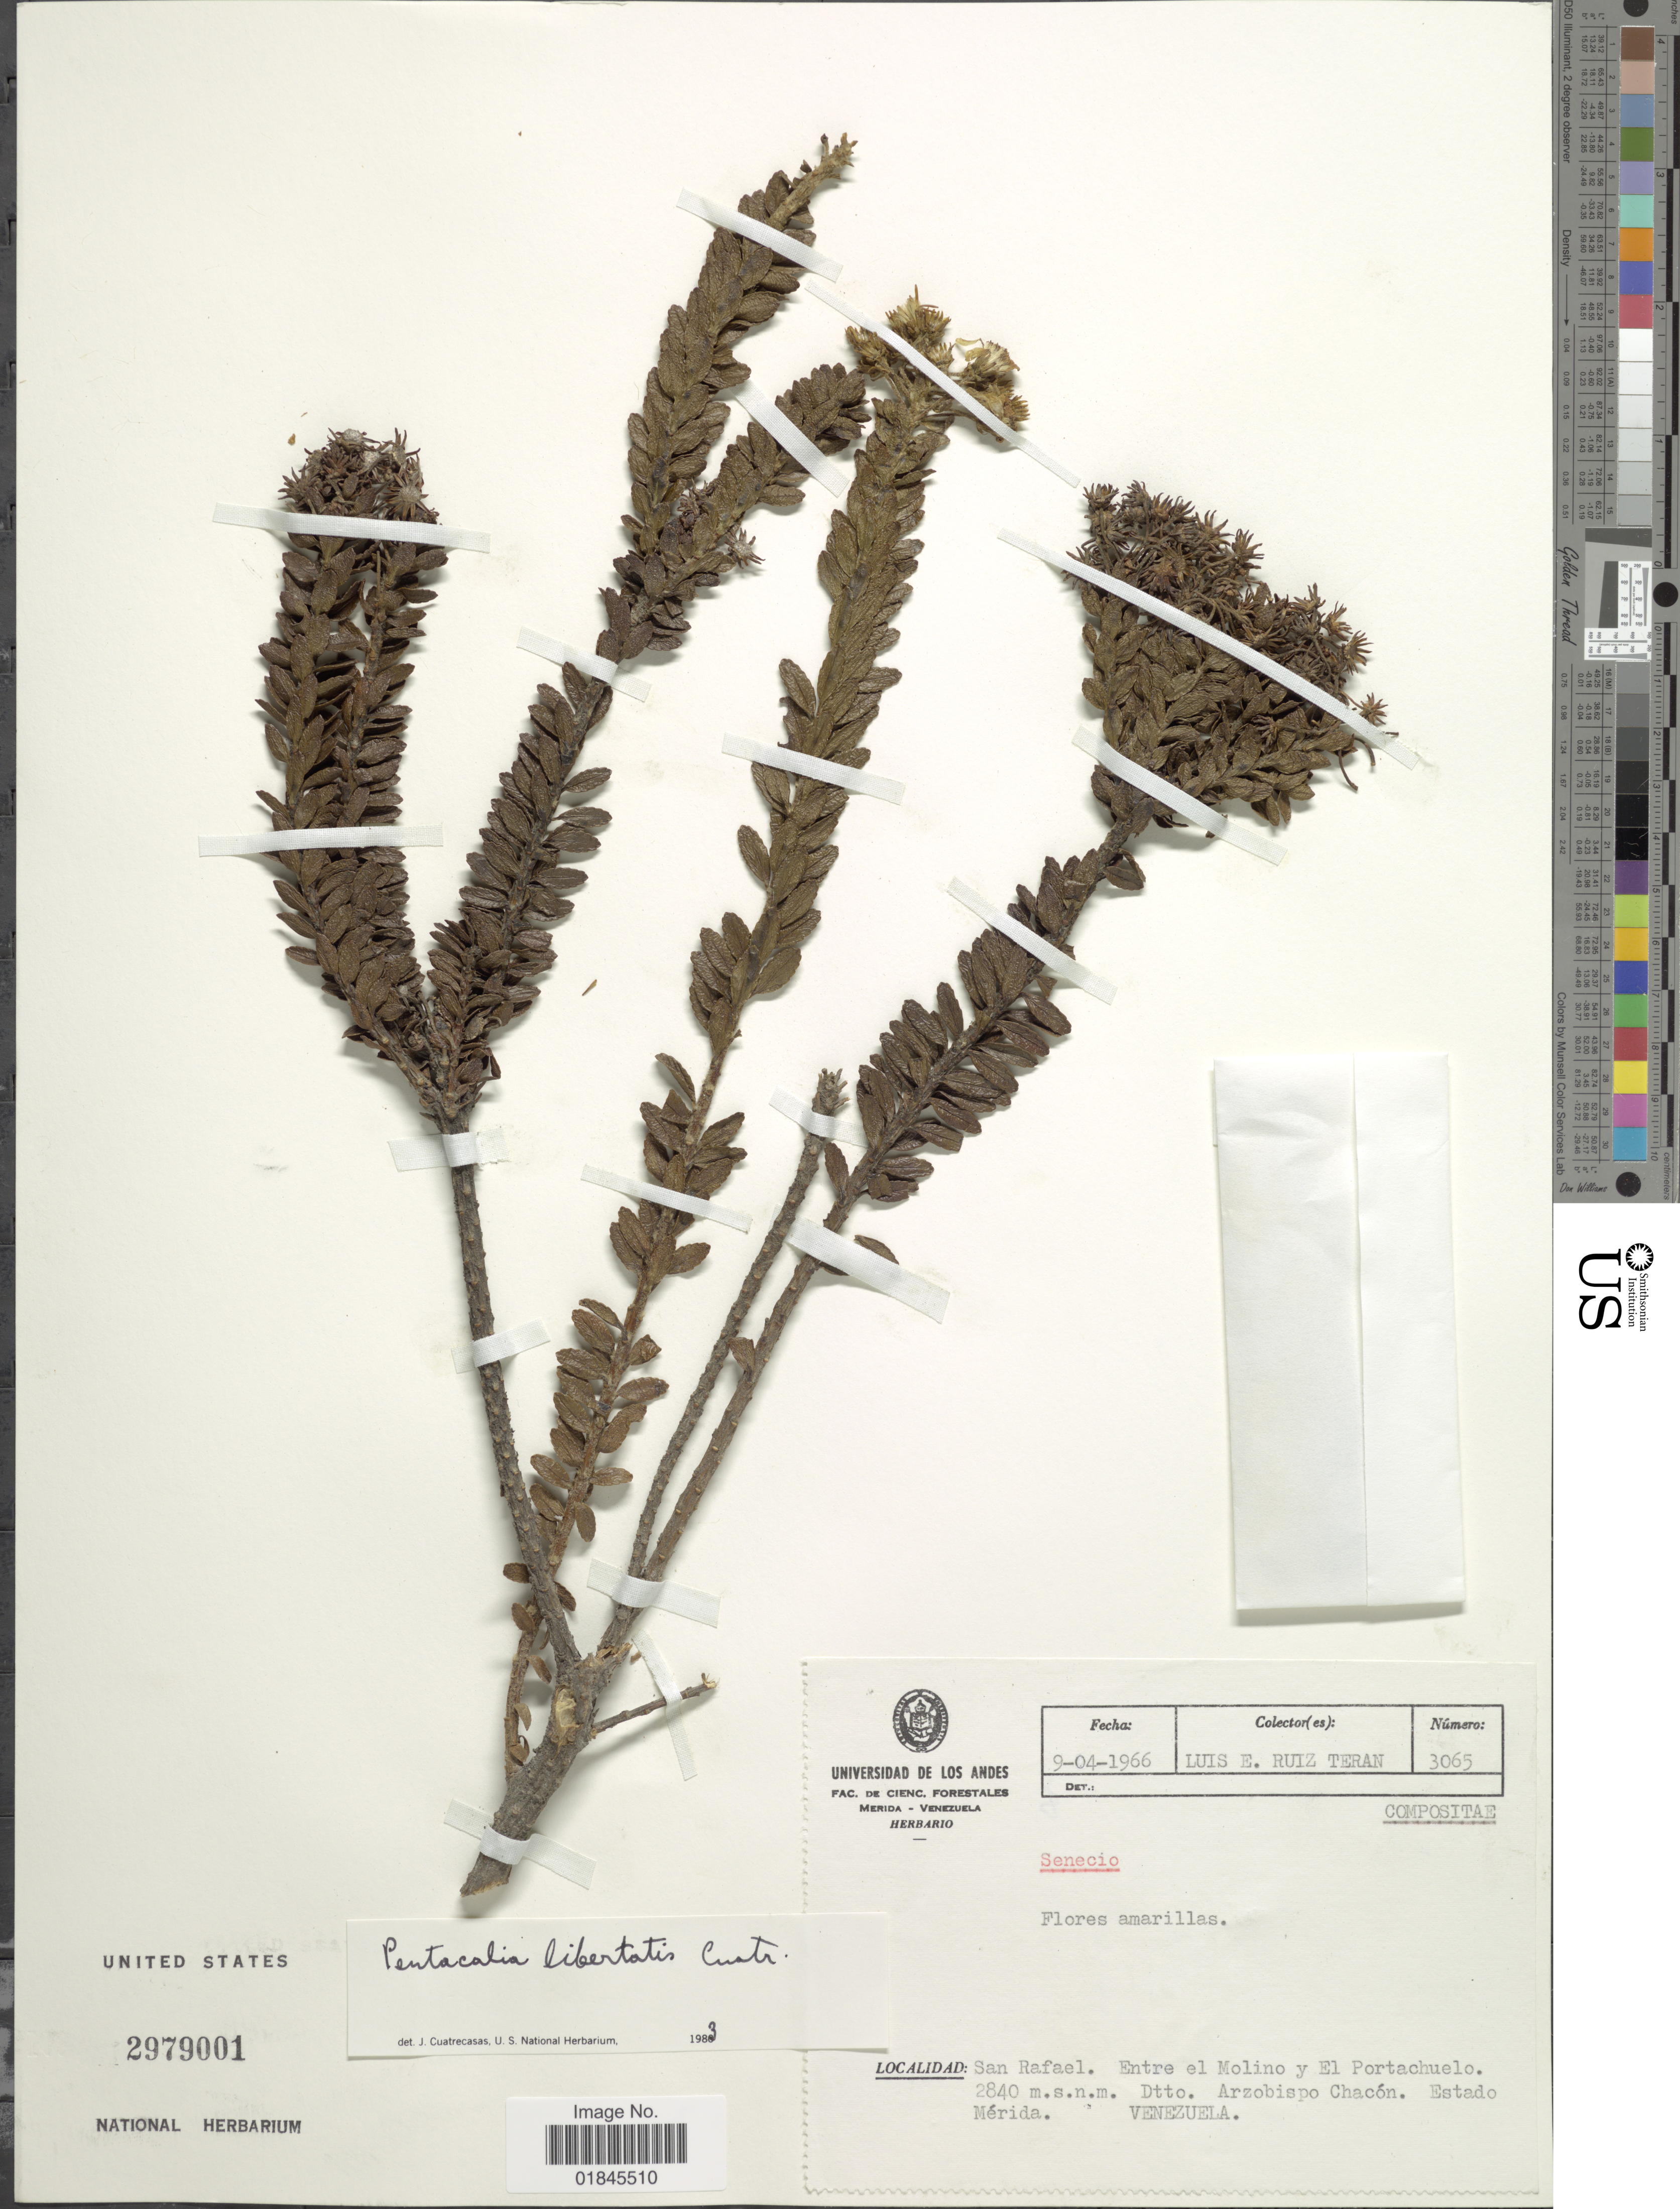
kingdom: Plantae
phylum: Tracheophyta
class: Magnoliopsida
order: Asterales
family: Asteraceae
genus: Pentacalia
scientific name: Pentacalia libertatis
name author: (Cuatrec.) Cuatrec.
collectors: L. E. Ruíz-Terán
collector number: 3065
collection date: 1966-04-09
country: Venezuela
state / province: Mérida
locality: San Rafael. Entre el Molino y El Portachuelo. Dtto. Arzobispo Chacón. Estado Mérida. Venezuela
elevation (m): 2840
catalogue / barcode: US 2979001